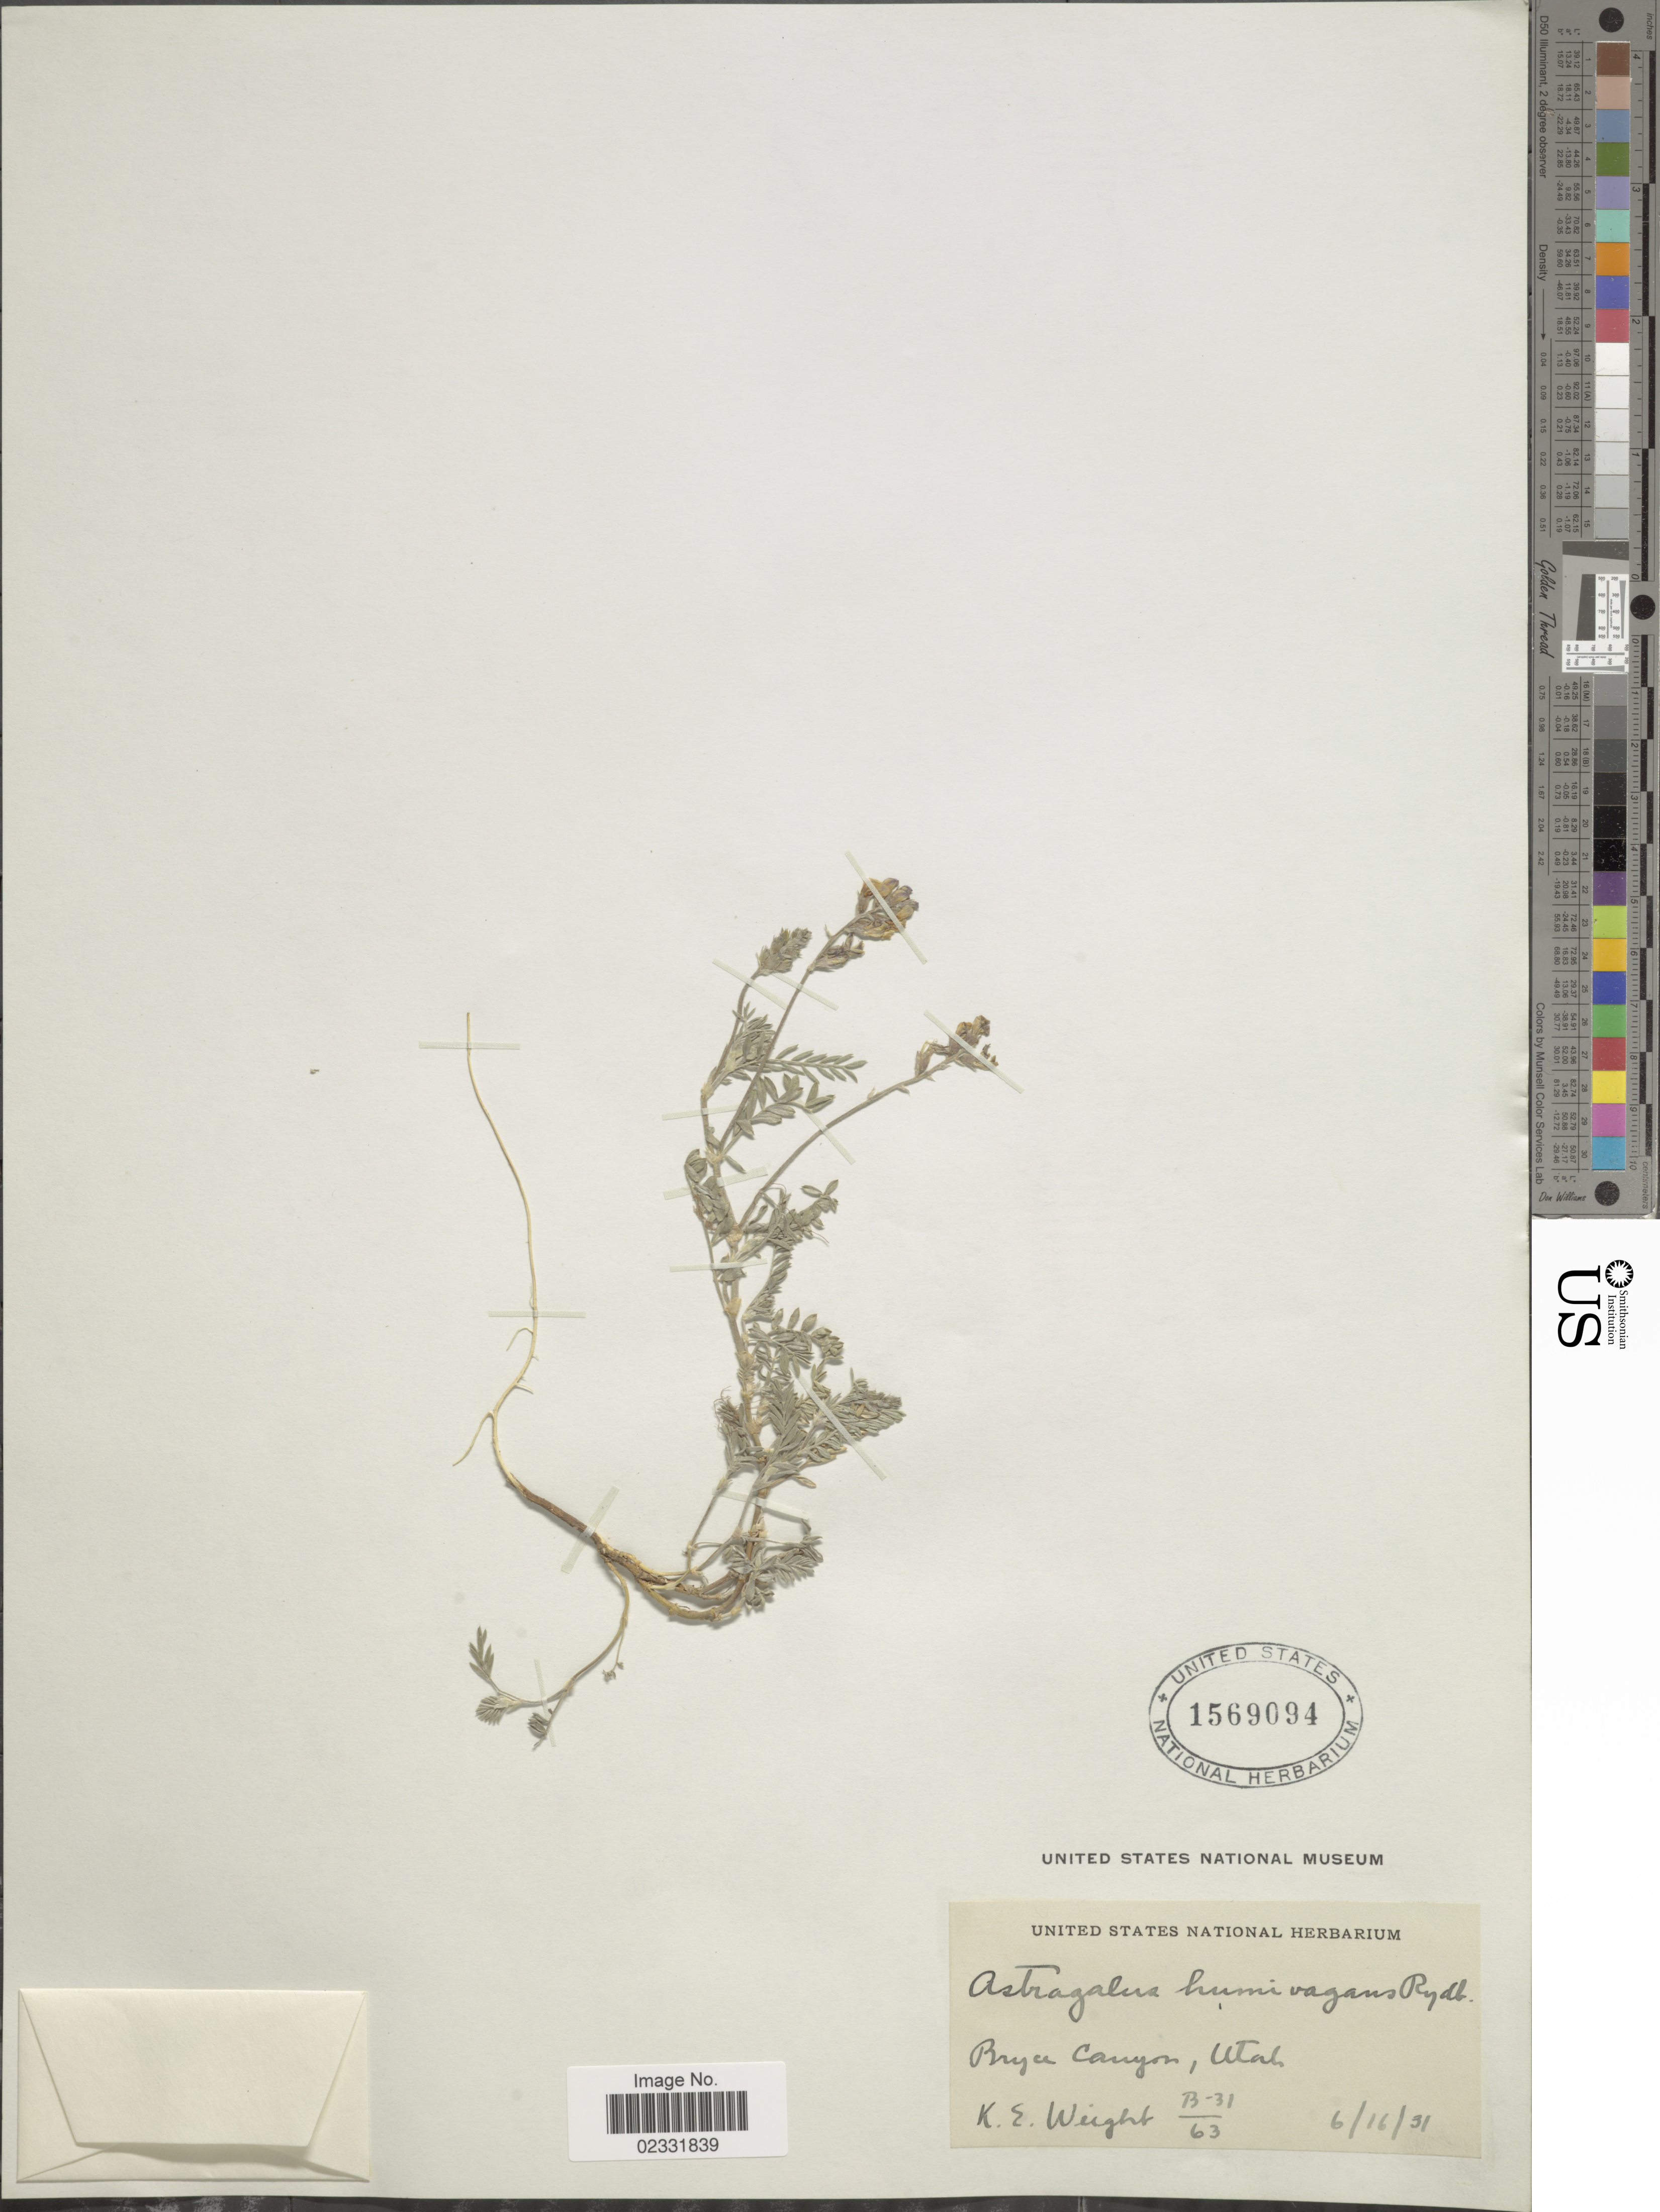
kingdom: Plantae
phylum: Tracheophyta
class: Magnoliopsida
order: Fabales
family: Fabaceae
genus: Astragalus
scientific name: Astragalus humivagans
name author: (Rydb.)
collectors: K. Weight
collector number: B-31/63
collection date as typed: Transcribed d/m/y: 16/6/31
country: United States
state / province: Utah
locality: Bryce Canyon.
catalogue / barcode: US 1569094